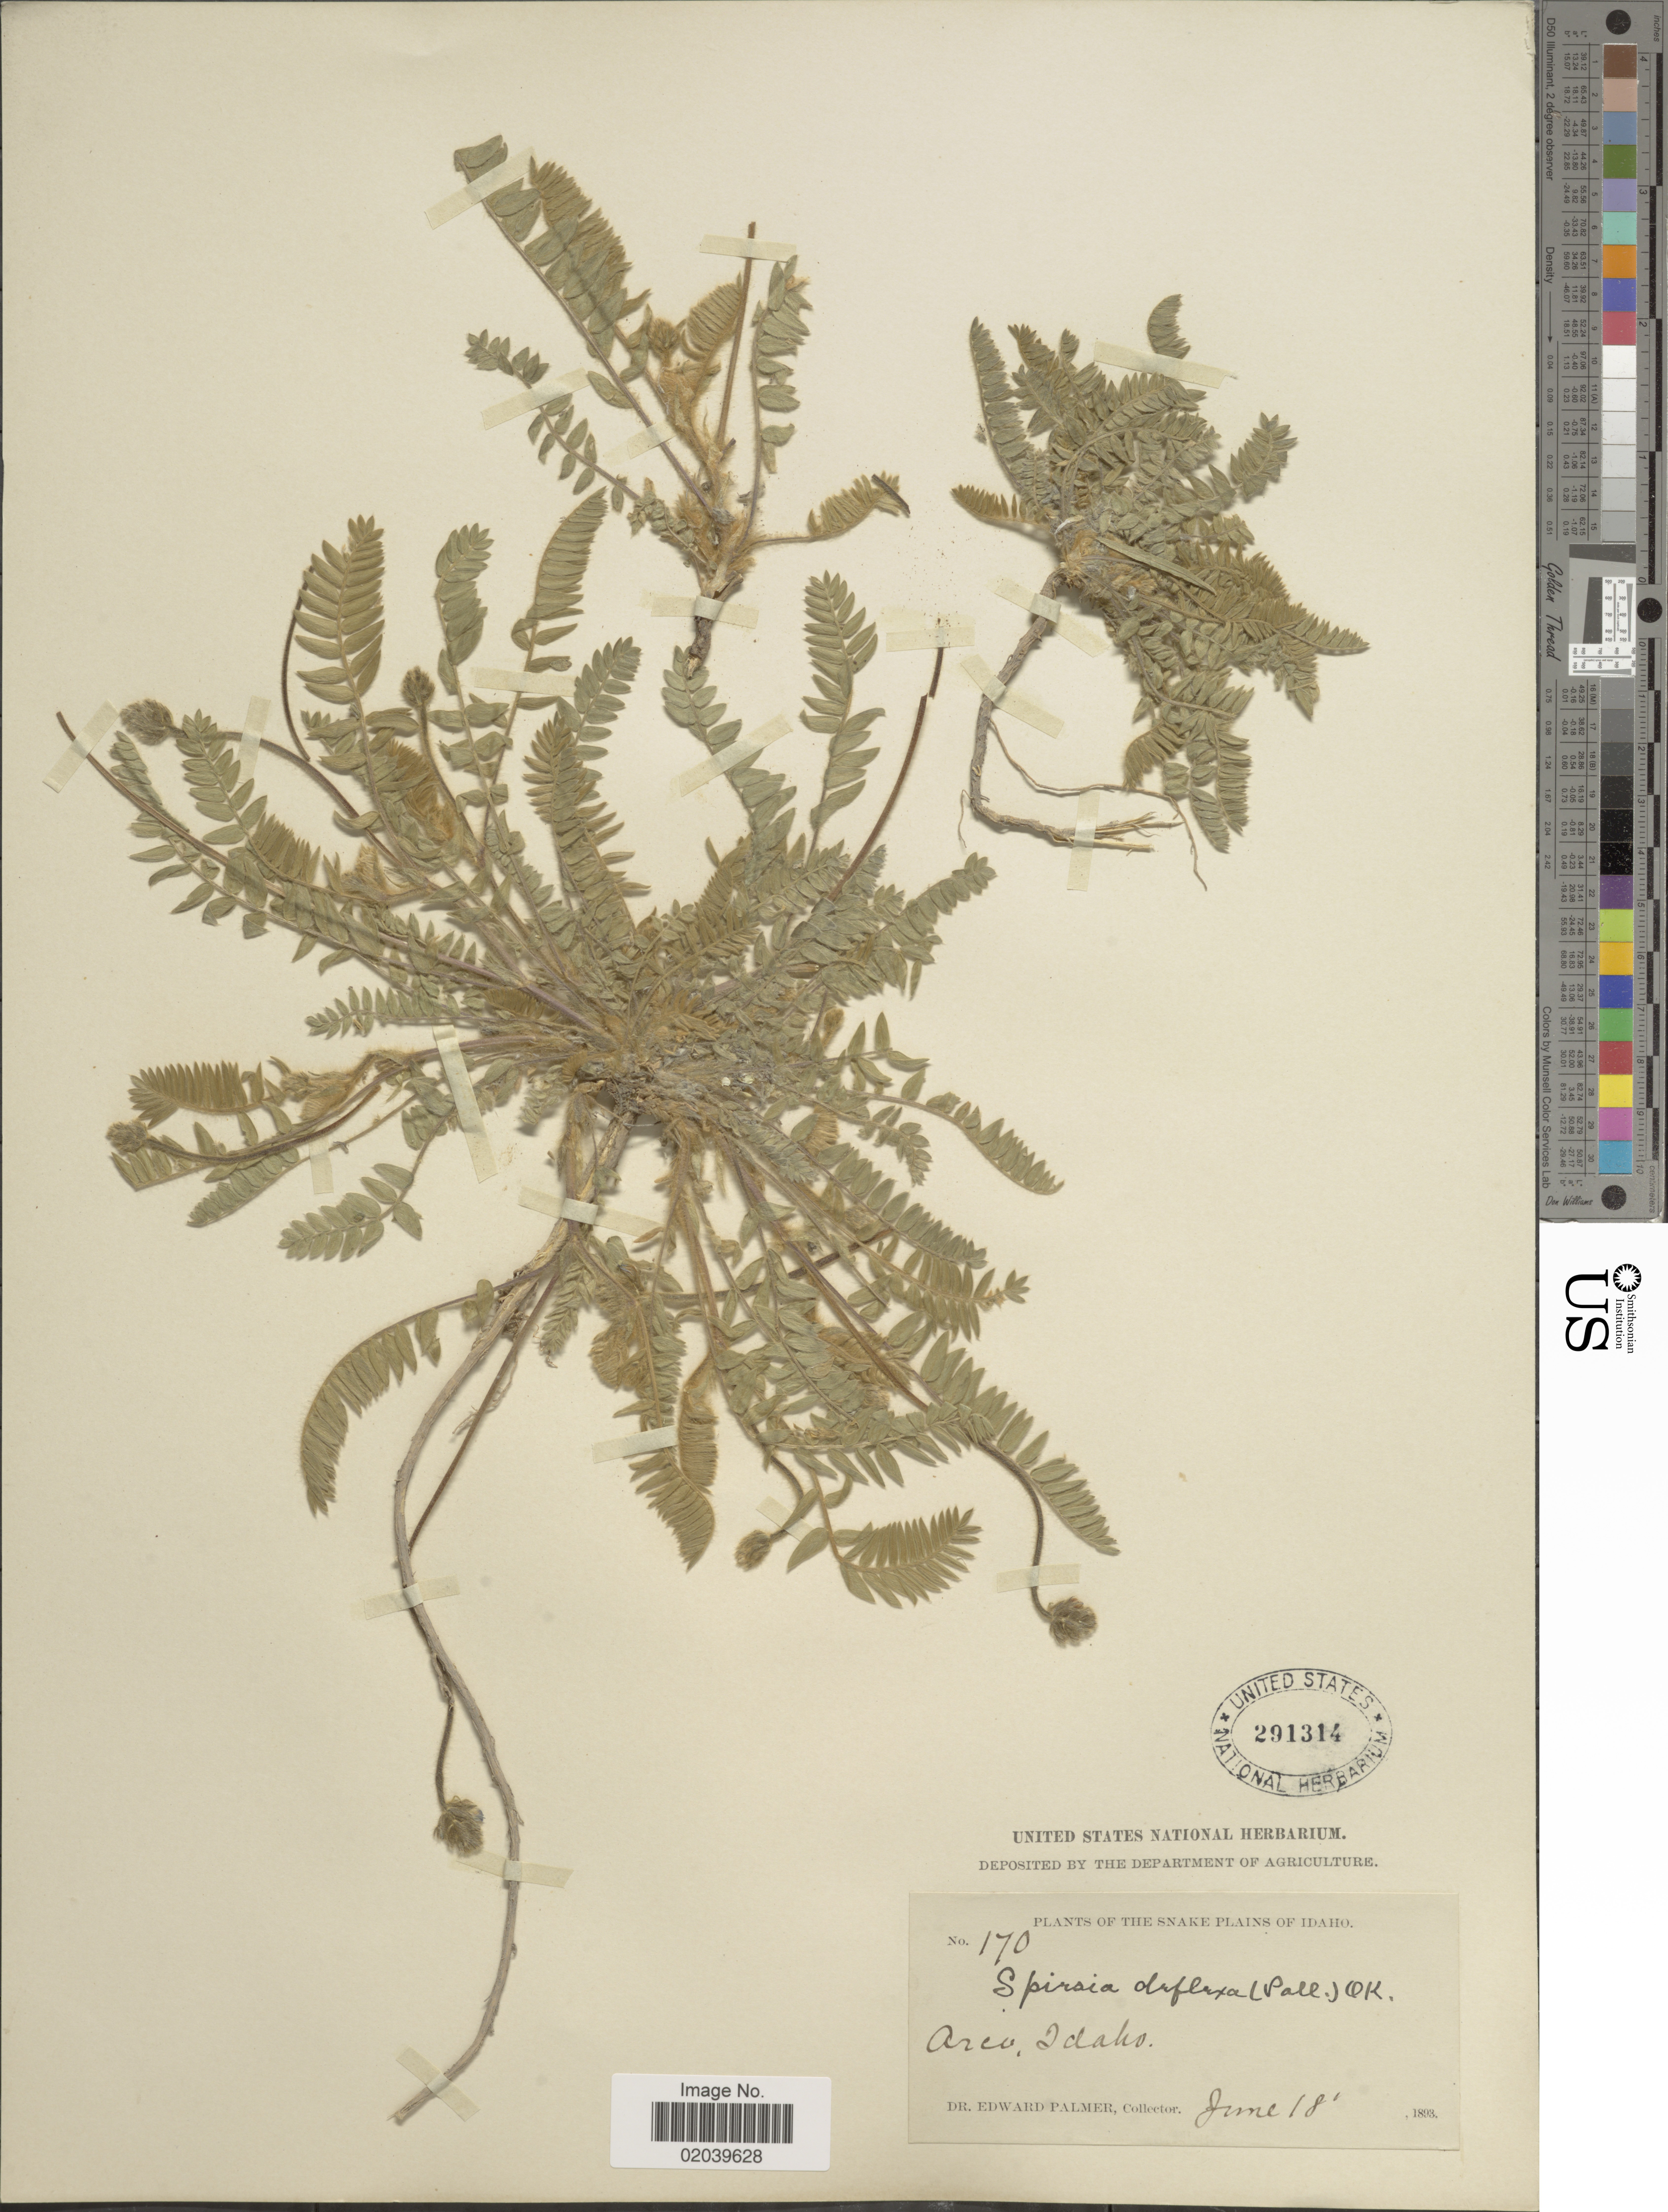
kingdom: Plantae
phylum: Tracheophyta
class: Magnoliopsida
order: Fabales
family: Fabaceae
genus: Oxytropis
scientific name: Oxytropis deflexa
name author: (Pall.) DC.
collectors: E. Palmer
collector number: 170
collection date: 1893-06-18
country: United States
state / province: Idaho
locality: The Snake Plains, Arco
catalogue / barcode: US 291314